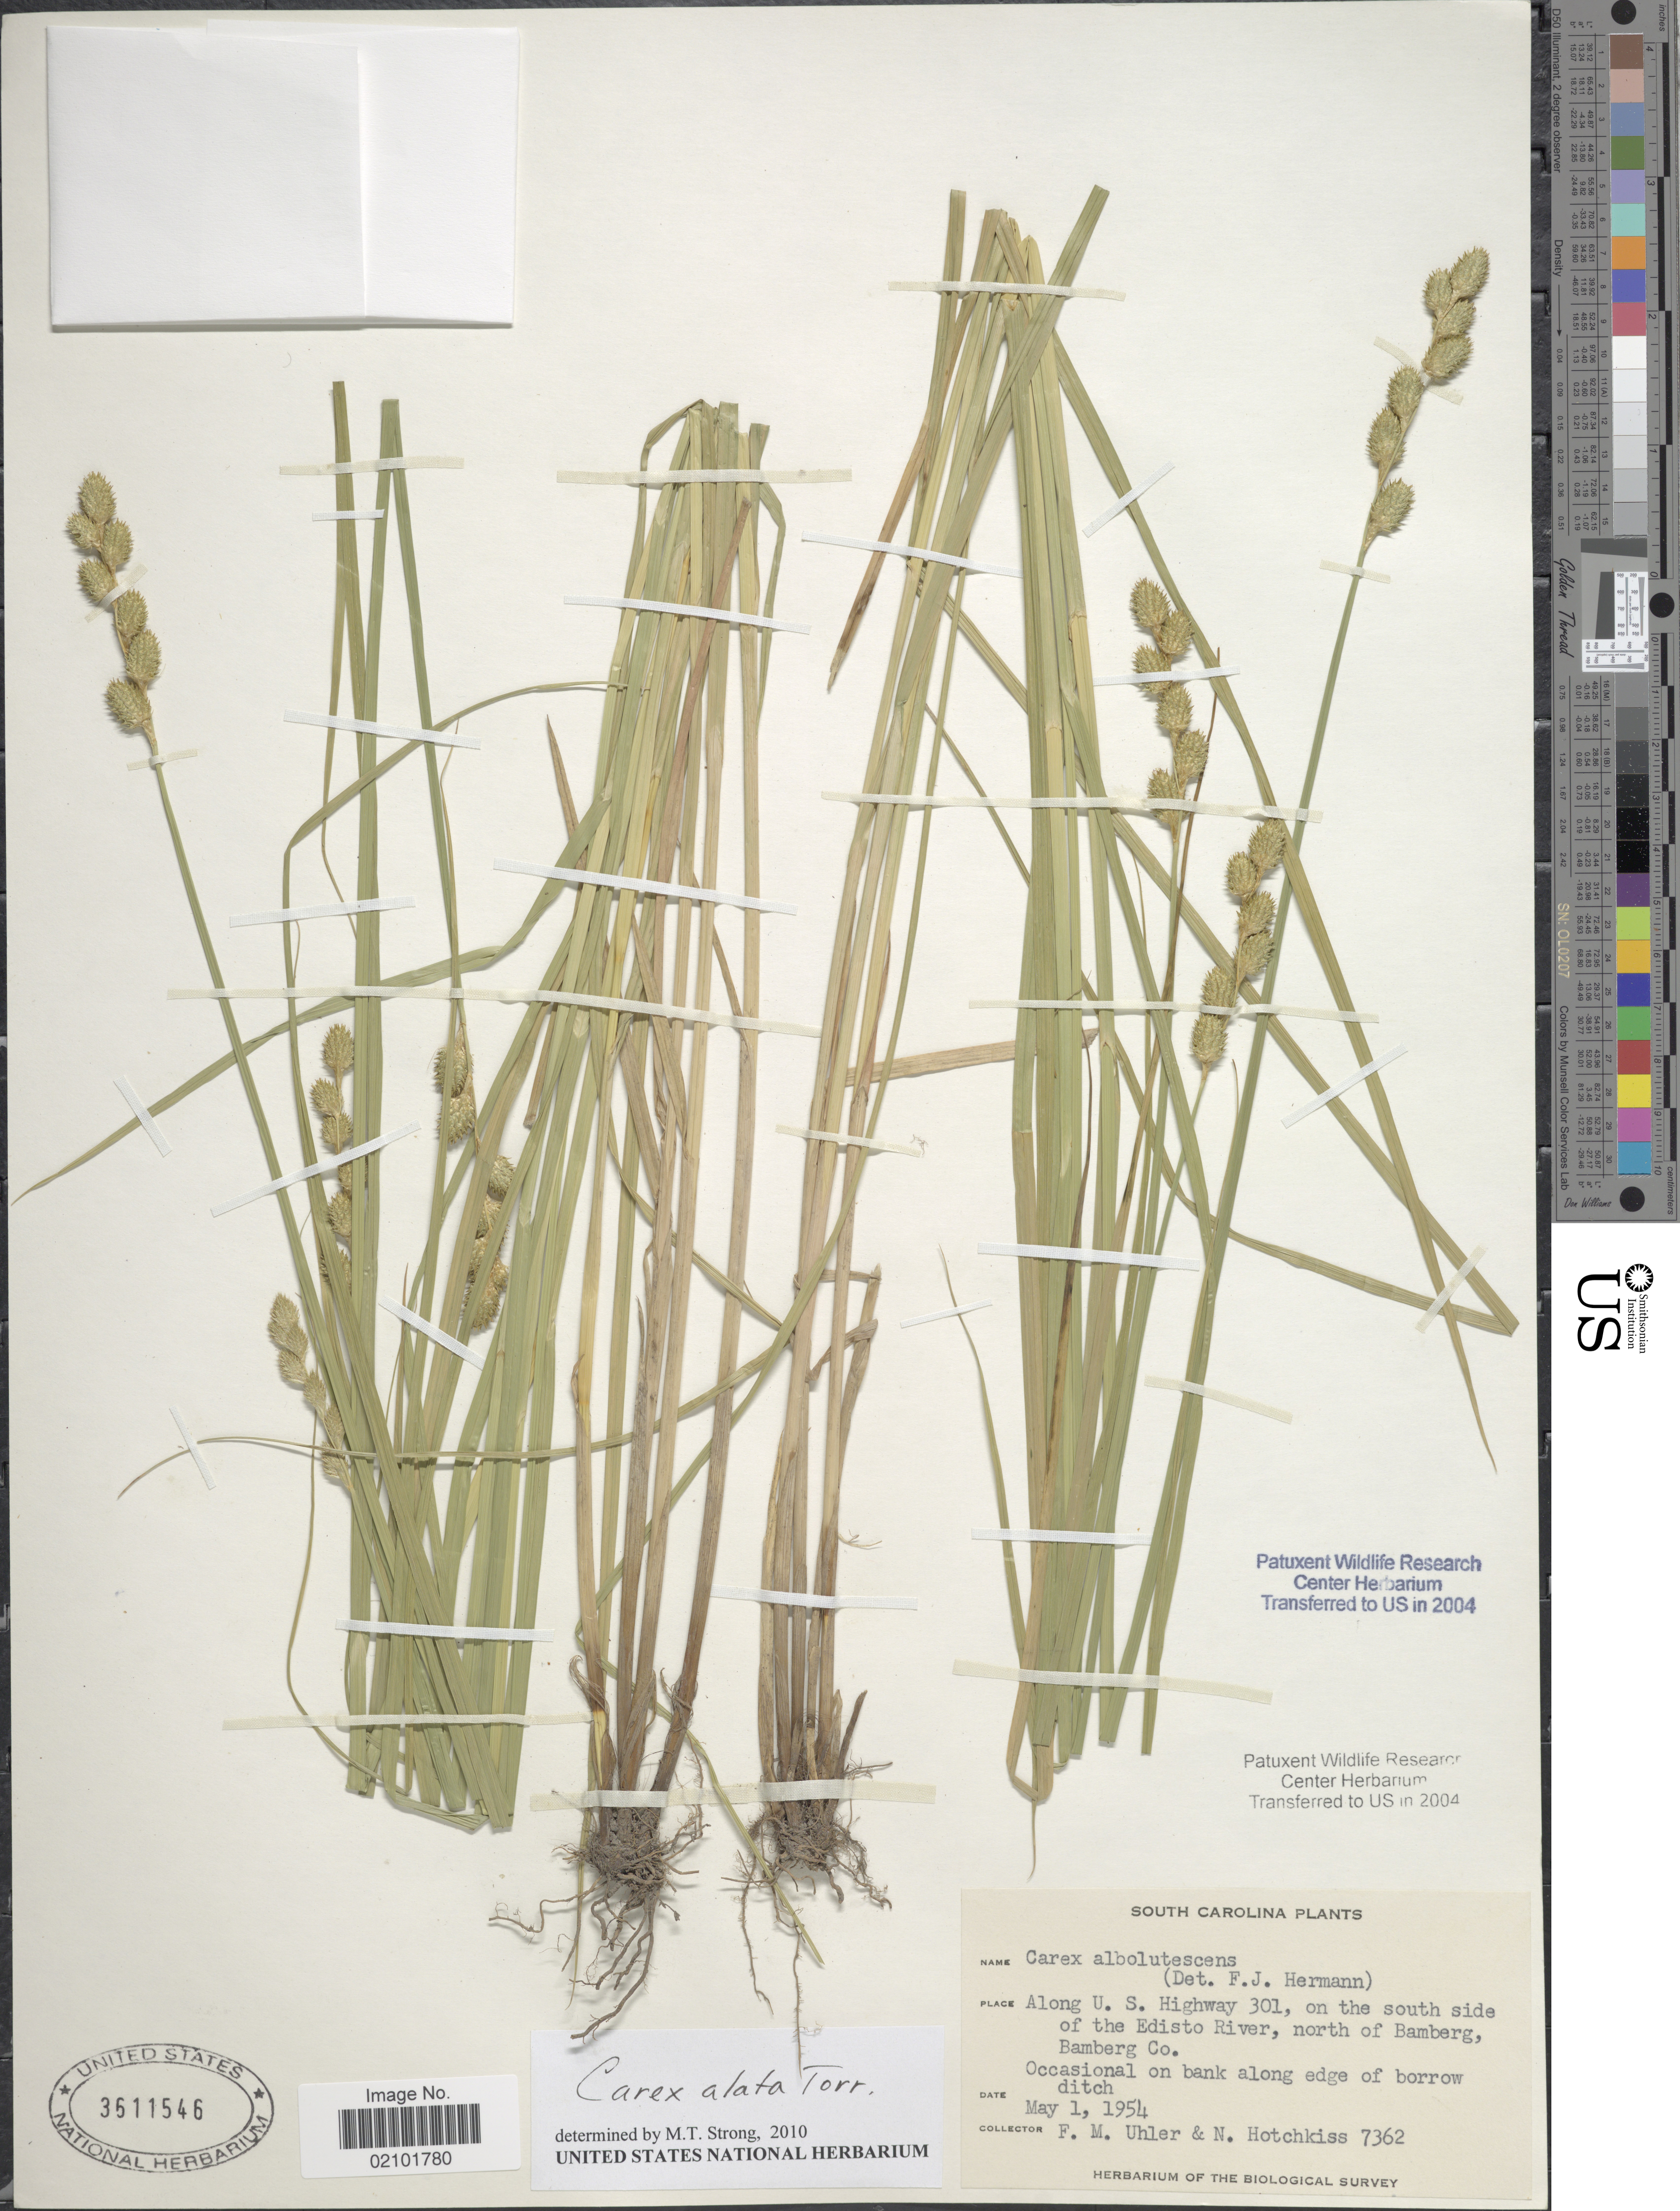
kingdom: Plantae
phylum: Tracheophyta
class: Liliopsida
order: Poales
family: Cyperaceae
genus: Carex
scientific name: Carex alata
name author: Torr.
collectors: F. M. Uhler & N. Hotchkiss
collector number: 7362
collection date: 1954-05-01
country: United States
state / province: South Carolina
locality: Along U.S. Highway 301, on the south side of the Edisto River, north of Bamberg, Bamberg Co.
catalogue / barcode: US 3611546